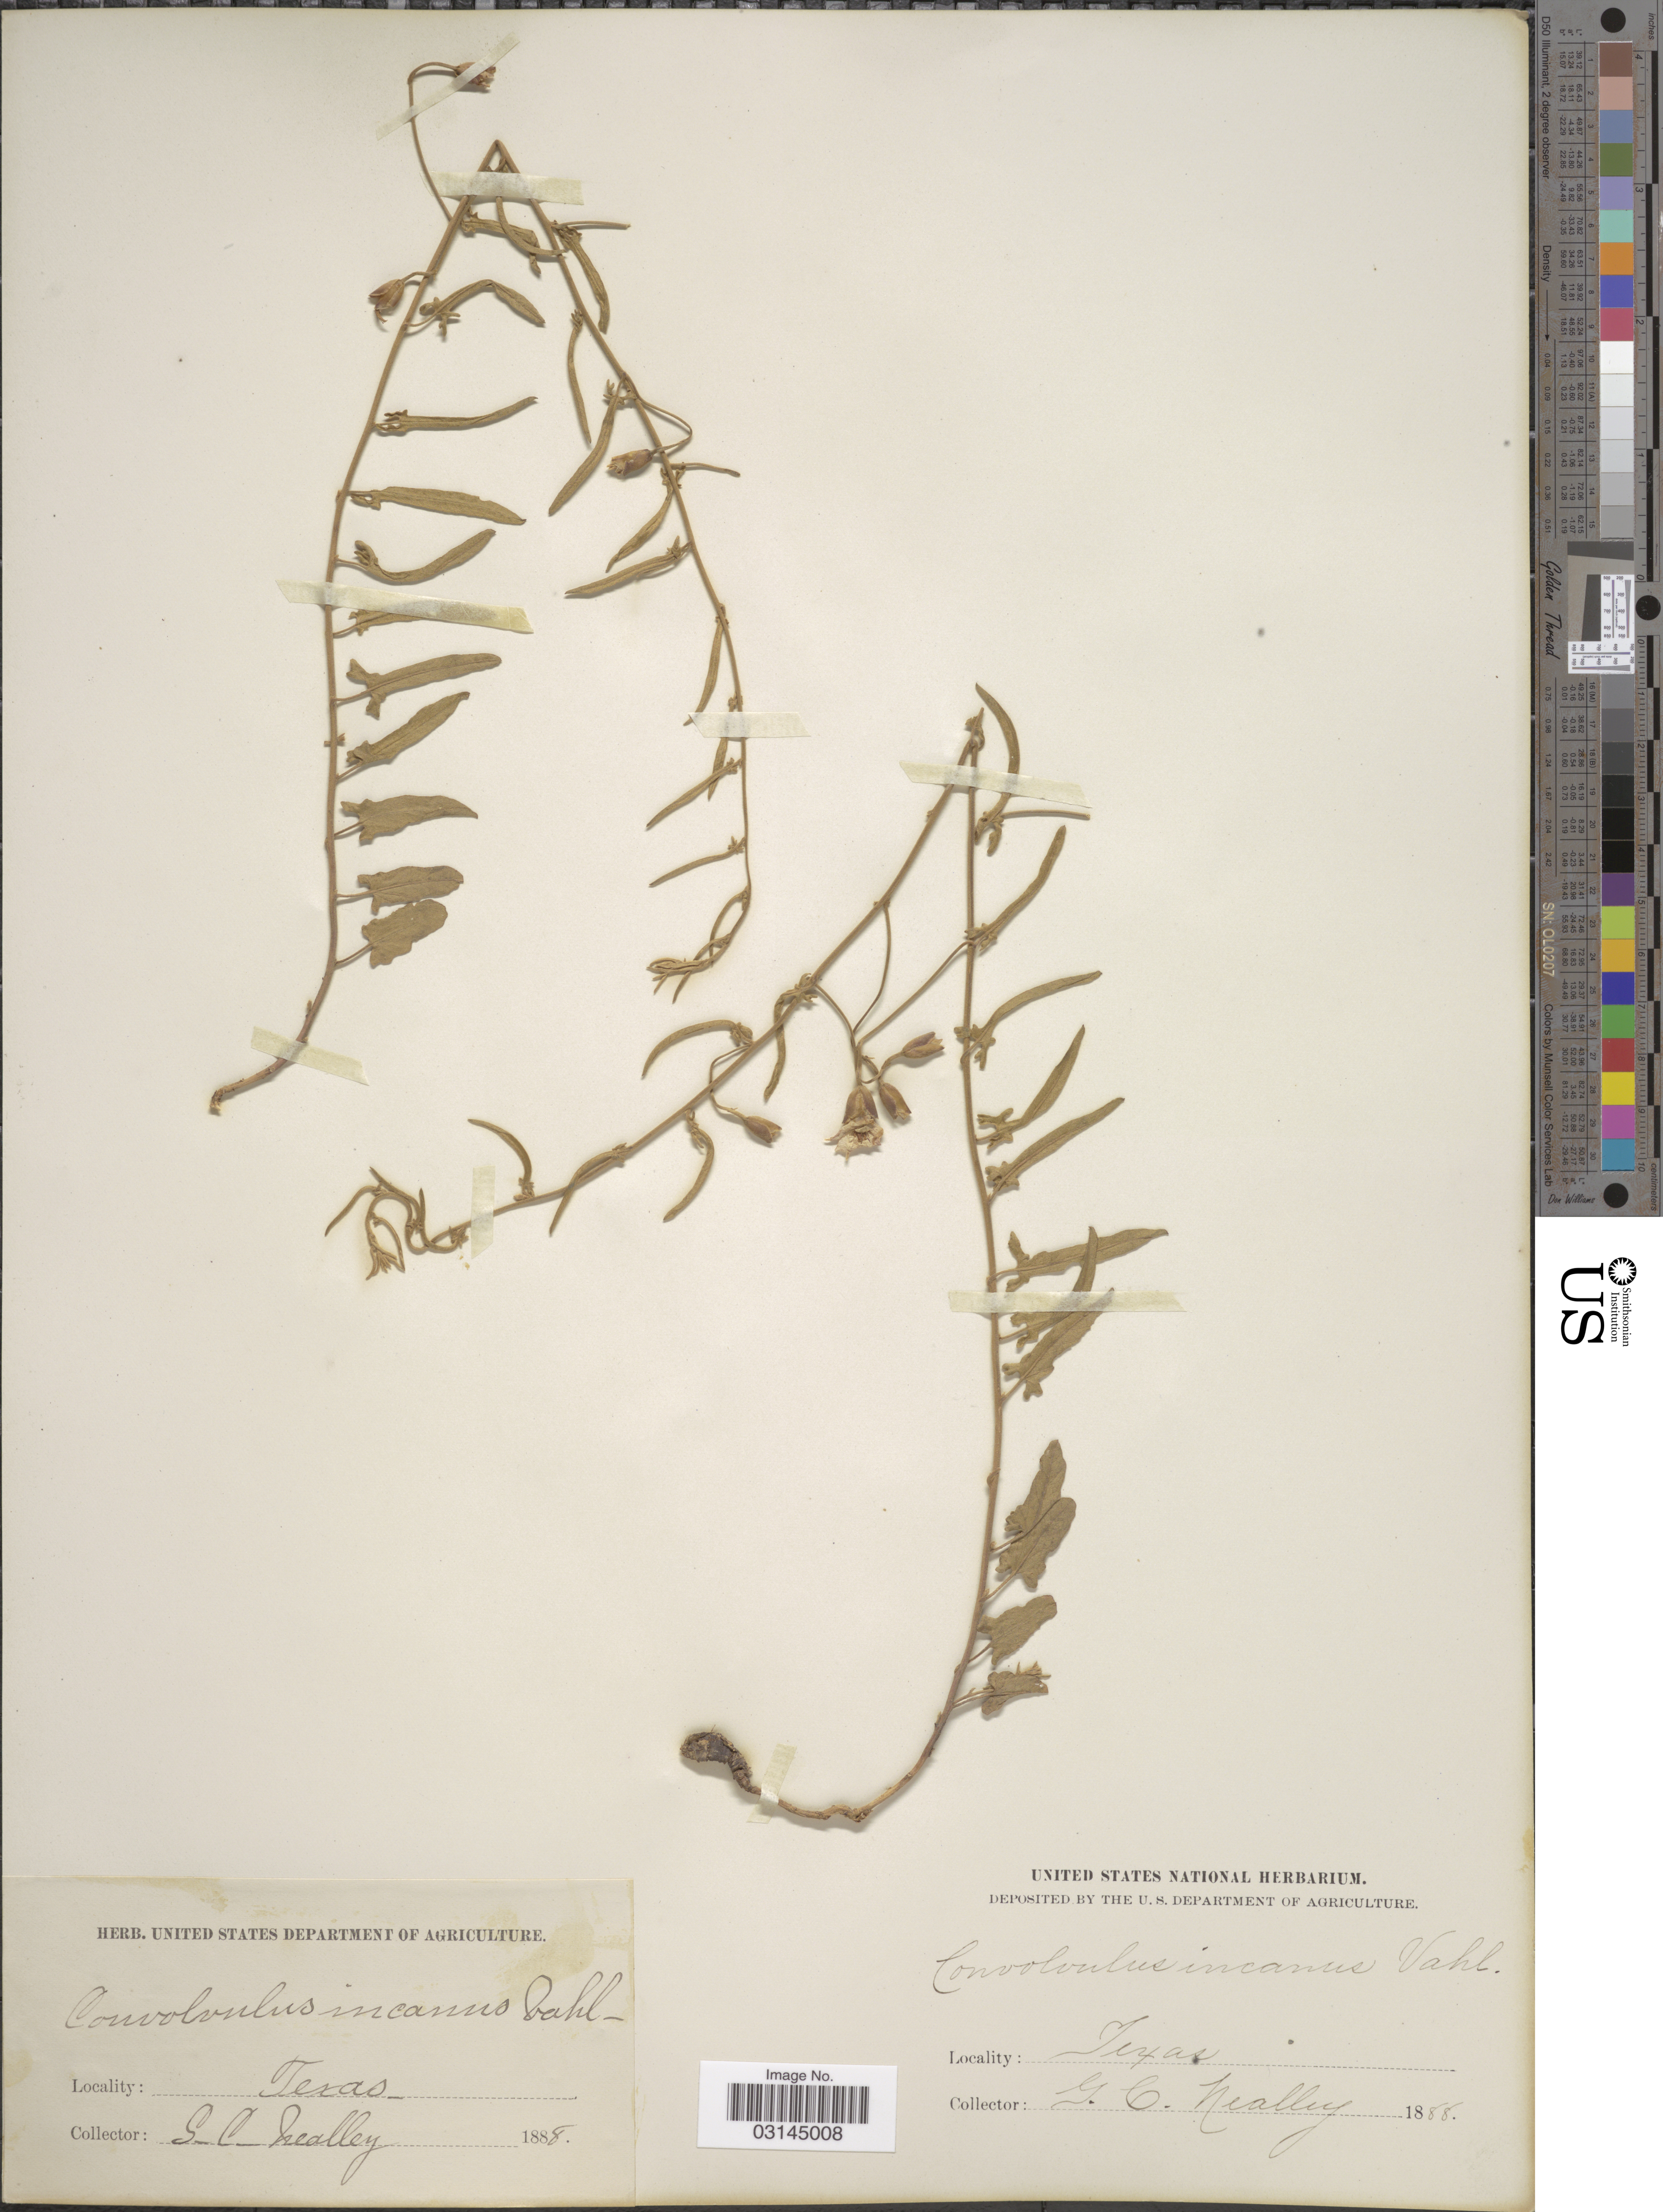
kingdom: Plantae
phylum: Tracheophyta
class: Magnoliopsida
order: Solanales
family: Convolvulaceae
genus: Convolvulus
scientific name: Convolvulus incanus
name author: Vahl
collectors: G. C. Nealley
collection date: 1888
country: United States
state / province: Texas